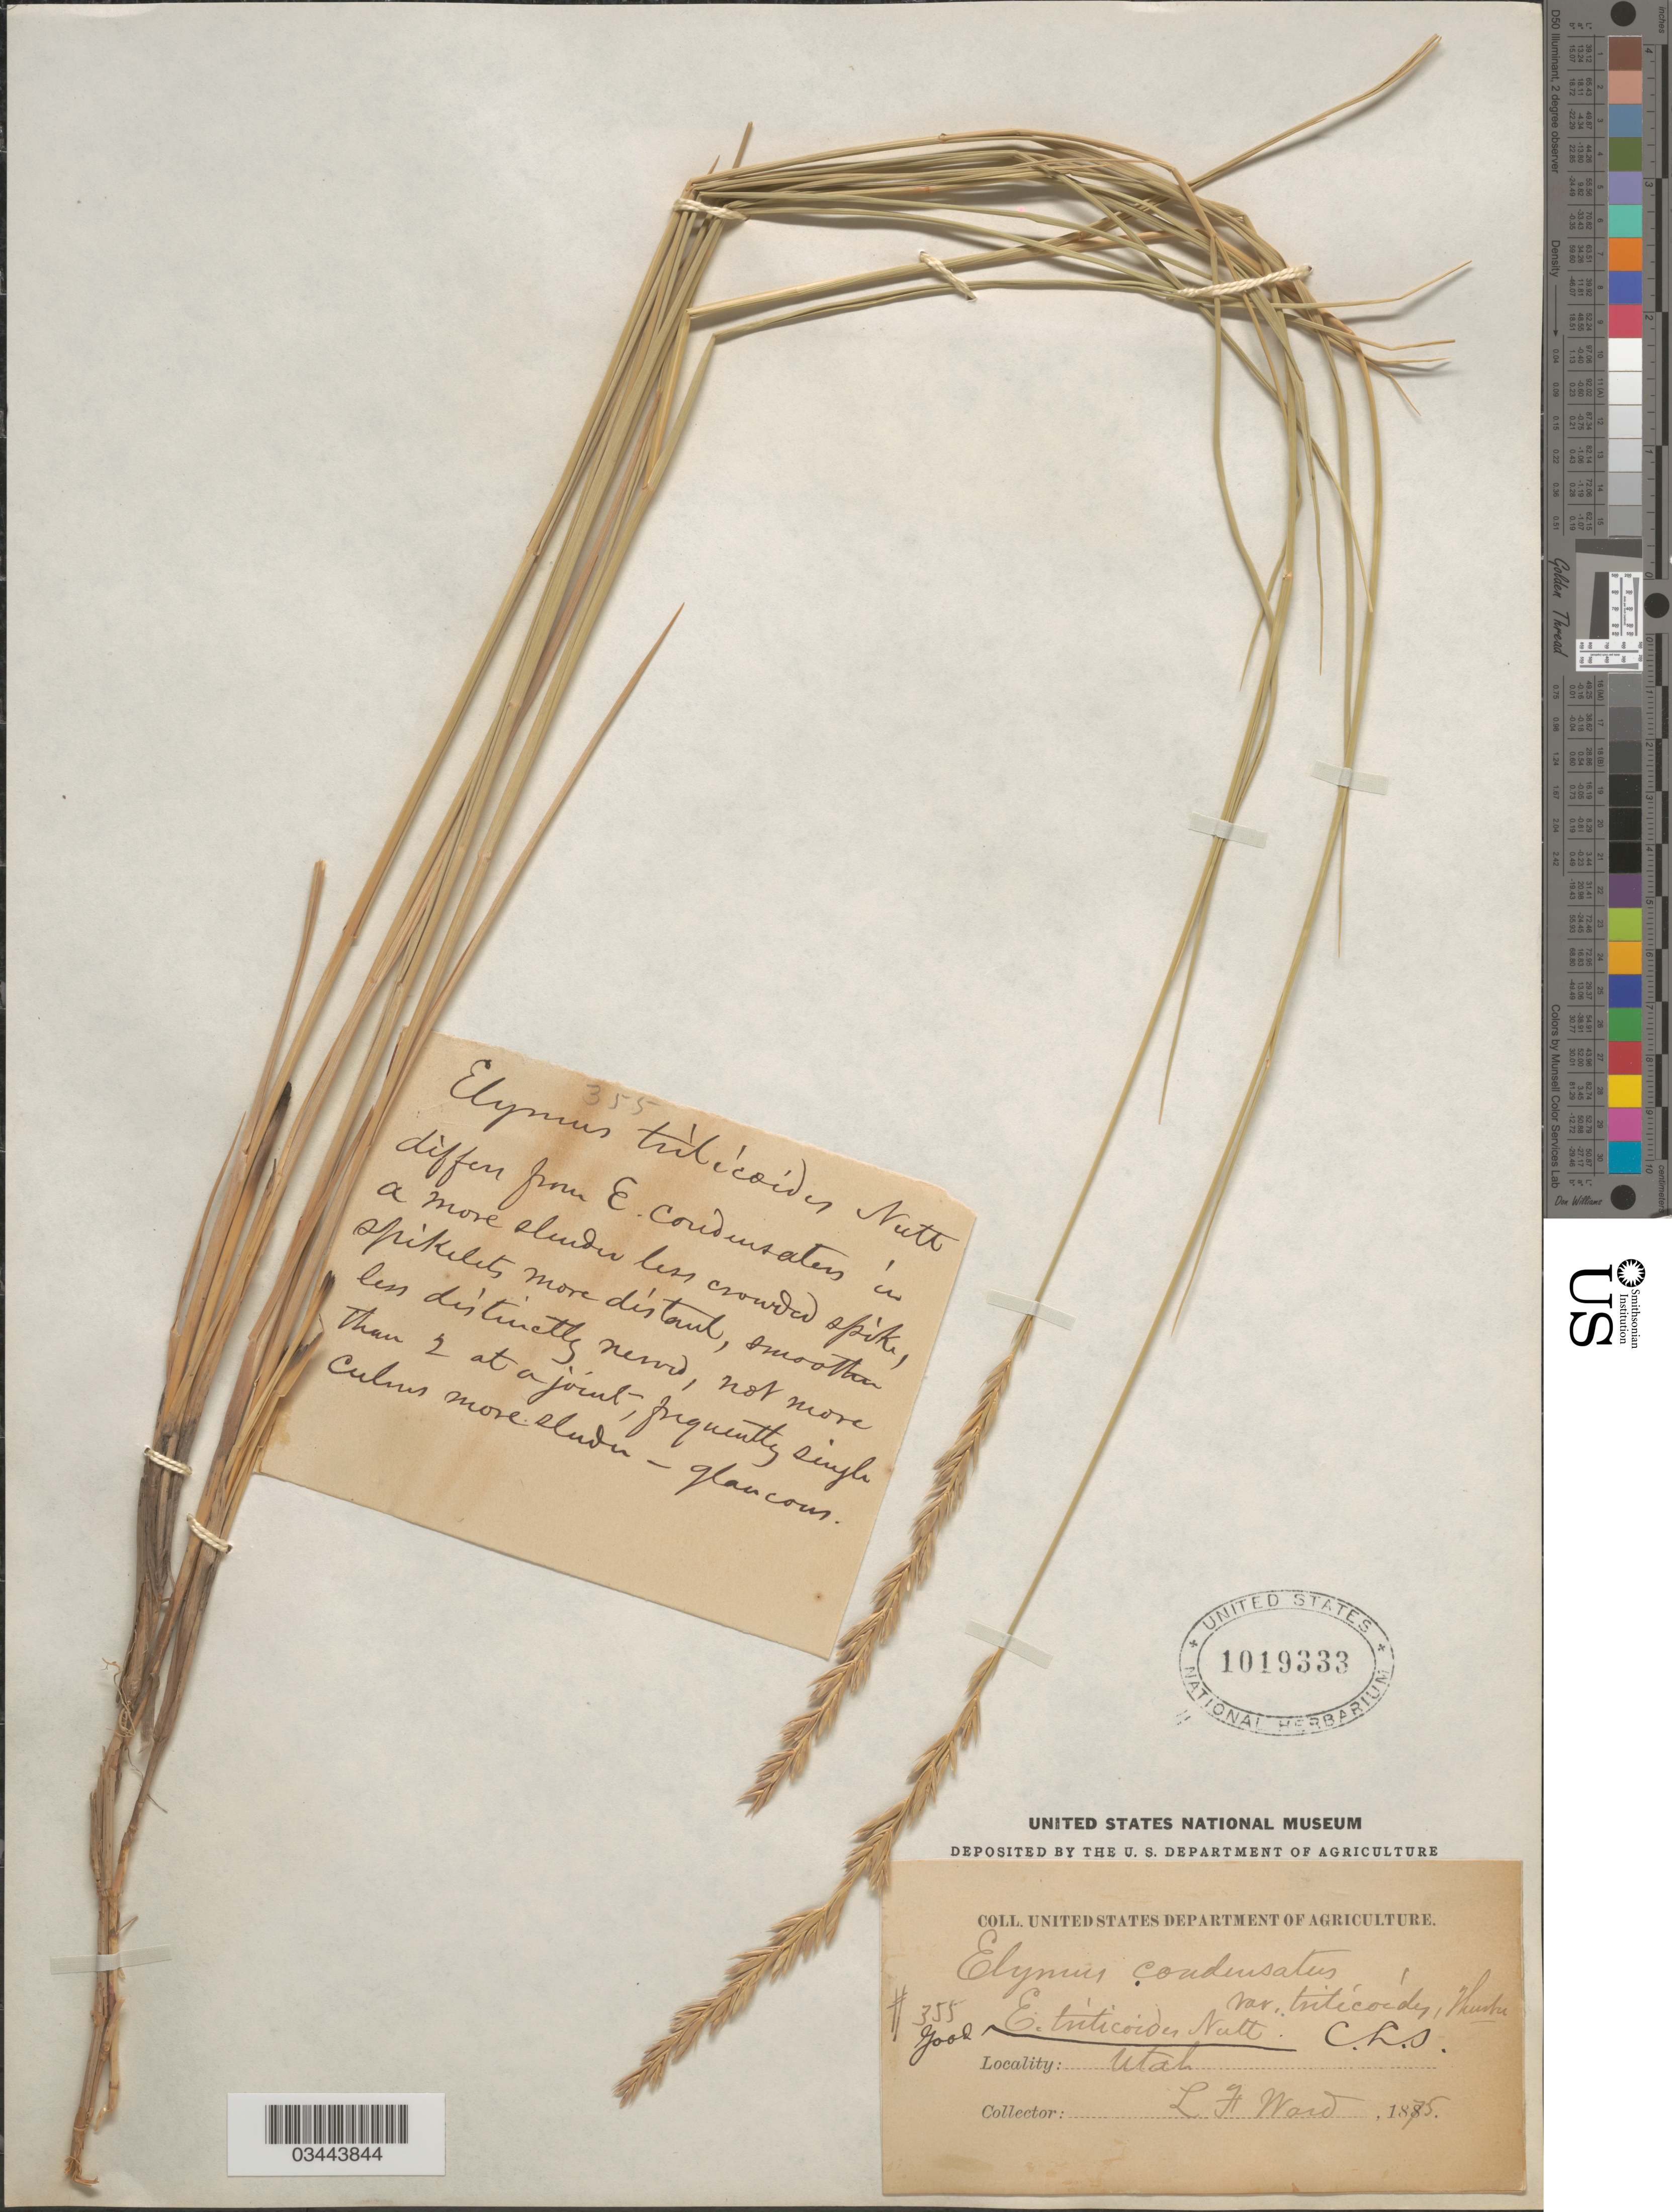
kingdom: Plantae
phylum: Tracheophyta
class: Liliopsida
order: Poales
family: Poaceae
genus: Leymus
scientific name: Leymus triticoides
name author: (Buckley) Pilg.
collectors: L. H. Ward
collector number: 355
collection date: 1875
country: United States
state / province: Utah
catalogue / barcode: US 1019333